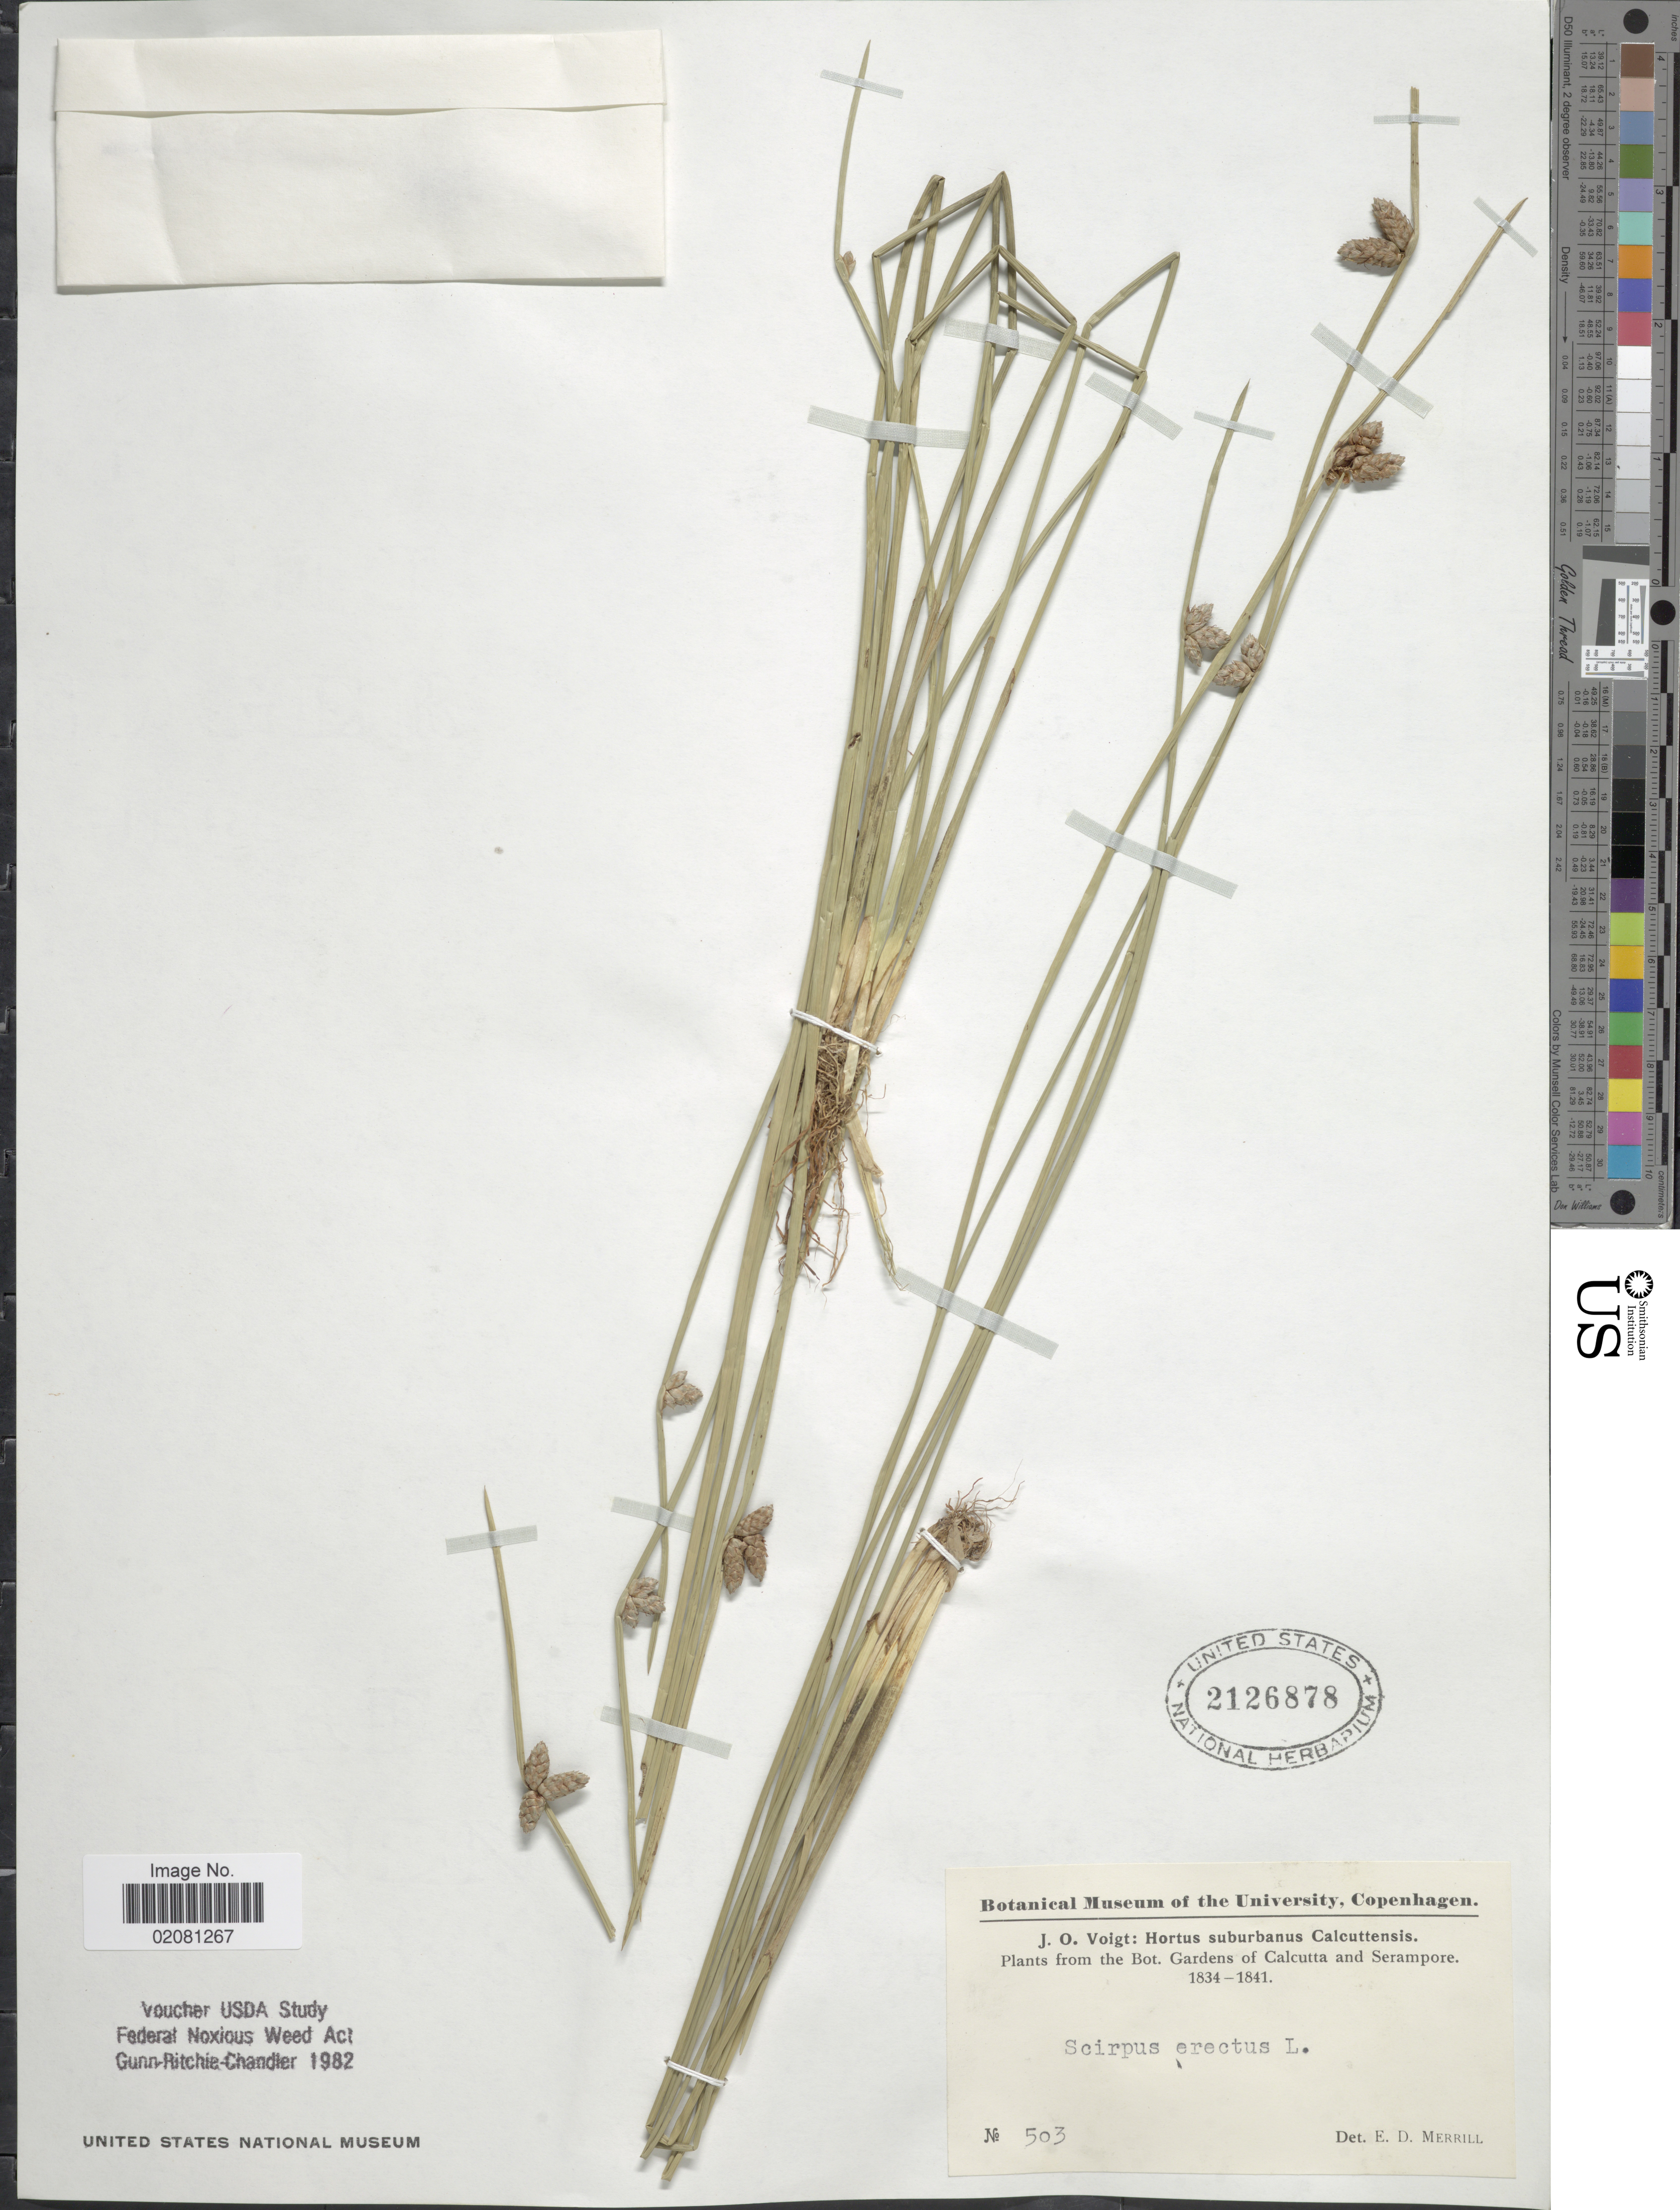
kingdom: Plantae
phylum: Tracheophyta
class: Liliopsida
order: Poales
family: Cyperaceae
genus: Schoenoplectiella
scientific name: Schoenoplectiella juncoides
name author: (Roxb.)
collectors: J. O. Voigt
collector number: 503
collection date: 1834/1841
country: India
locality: The Bot. Gardens of Calcutta and Serampore.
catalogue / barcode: US 2126878